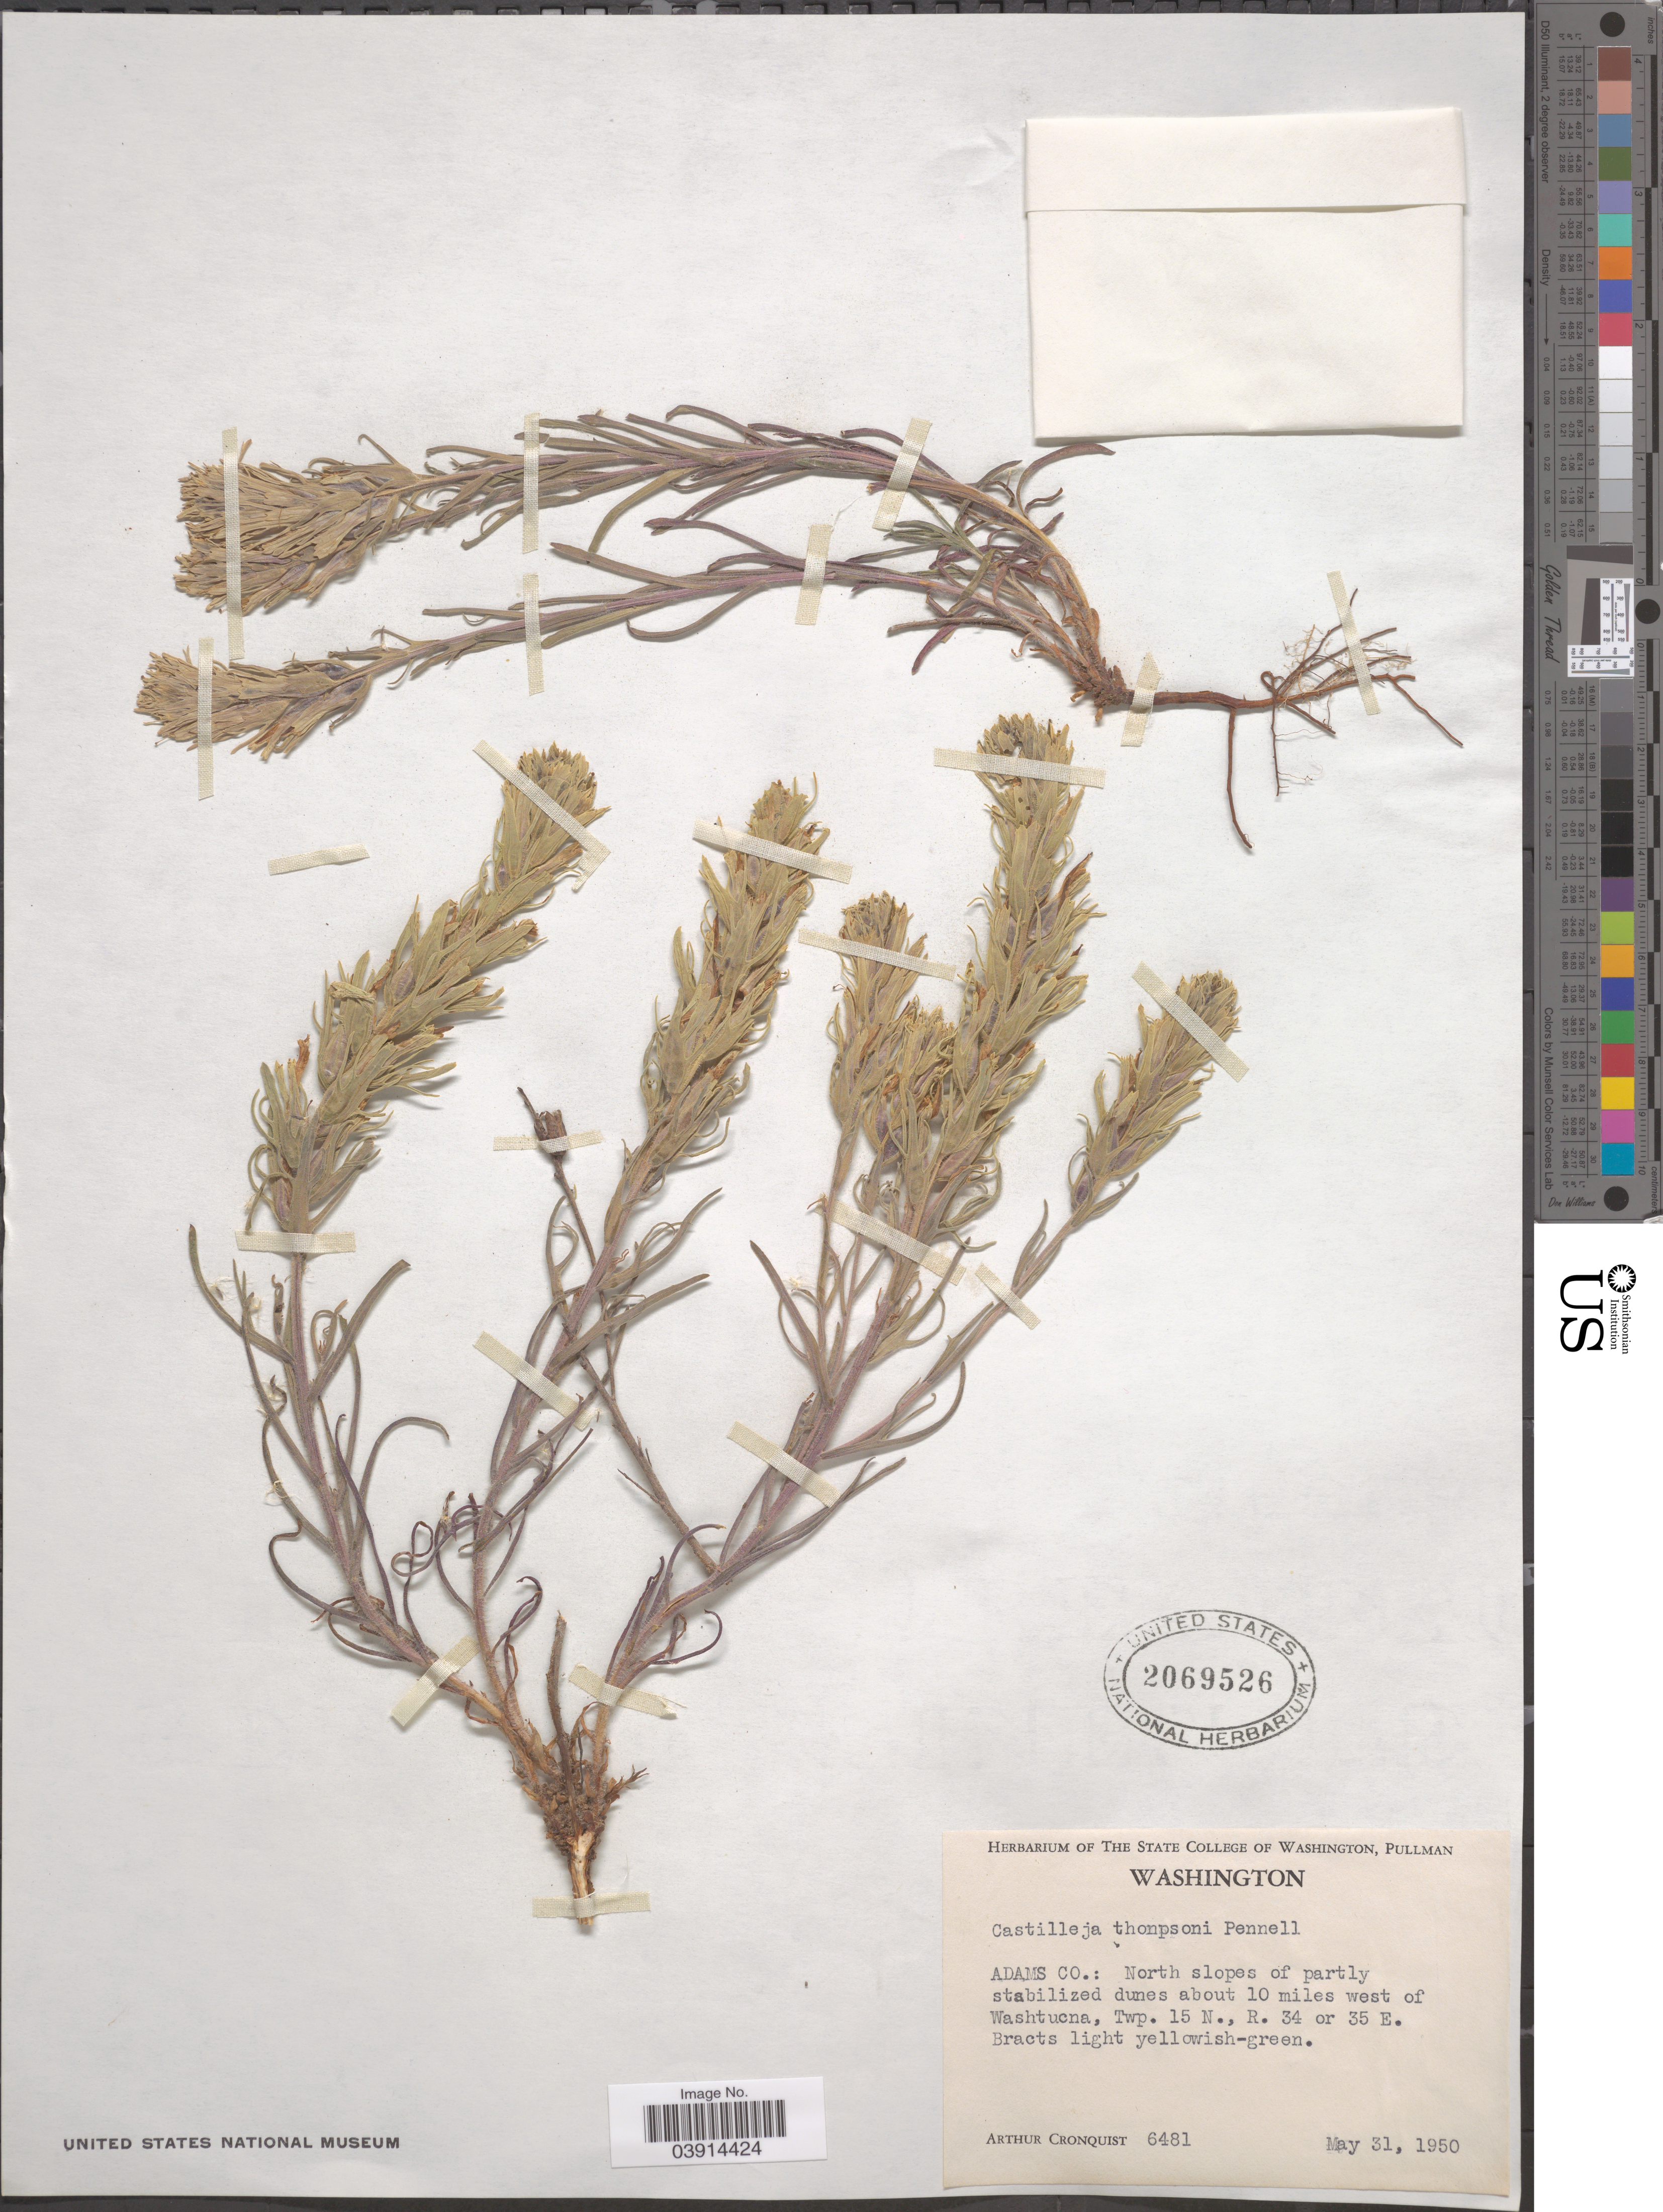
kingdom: Plantae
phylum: Tracheophyta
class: Magnoliopsida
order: Lamiales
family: Orobanchaceae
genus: Castilleja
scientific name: Castilleja thompsonii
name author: Pennell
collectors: A. J. Cronquist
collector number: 6481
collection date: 1950-05-31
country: United States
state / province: Washington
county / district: Adams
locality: Adams Co.: North slopes of partly stabilized dunes about 10 miles west of Washtucna, Twp. 15N., R. 34 or 35 E.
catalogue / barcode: US 2069526